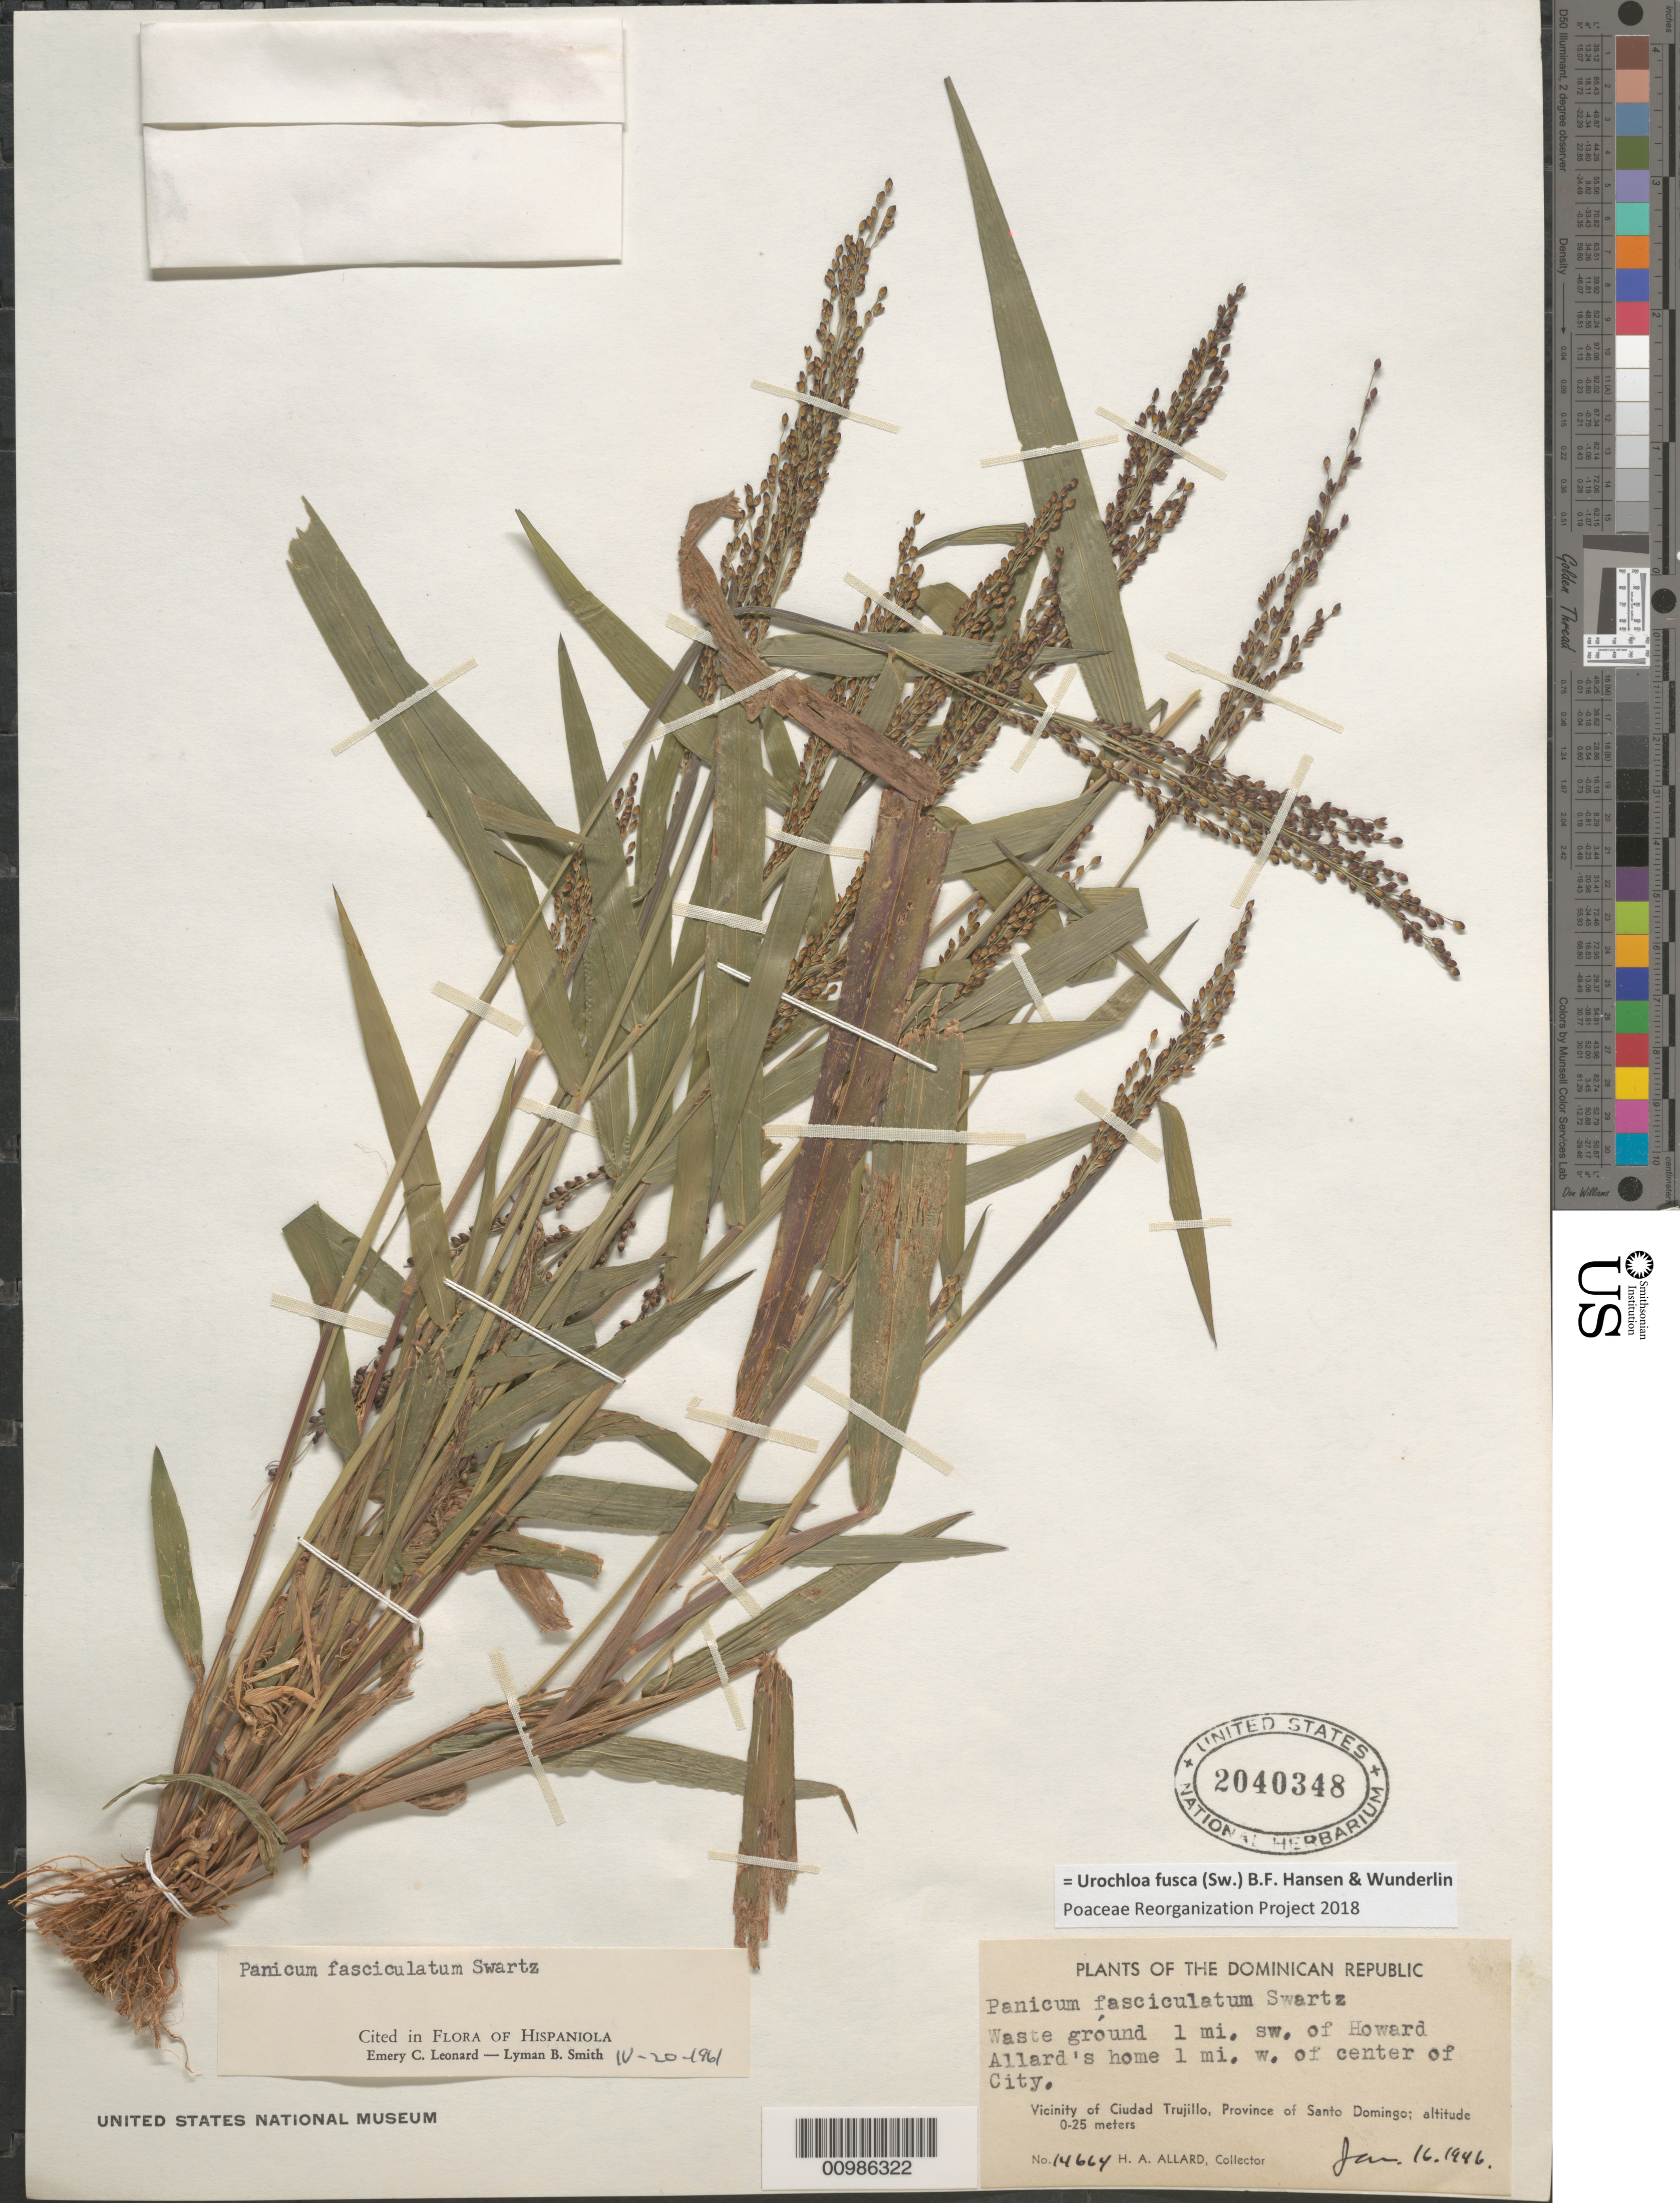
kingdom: Plantae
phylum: Tracheophyta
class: Liliopsida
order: Poales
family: Poaceae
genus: Brachiaria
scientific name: Brachiaria fasciculata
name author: (Sw.) Parodi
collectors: H. A. Allard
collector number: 14664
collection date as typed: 16 Jan 1946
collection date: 1946-01-16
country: Dominican Republic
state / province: Distrito Nacional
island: Hispaniola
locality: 1 mile west of center of Santo Domingo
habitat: waste ground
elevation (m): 0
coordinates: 0 N, 0 E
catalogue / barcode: US 2040348